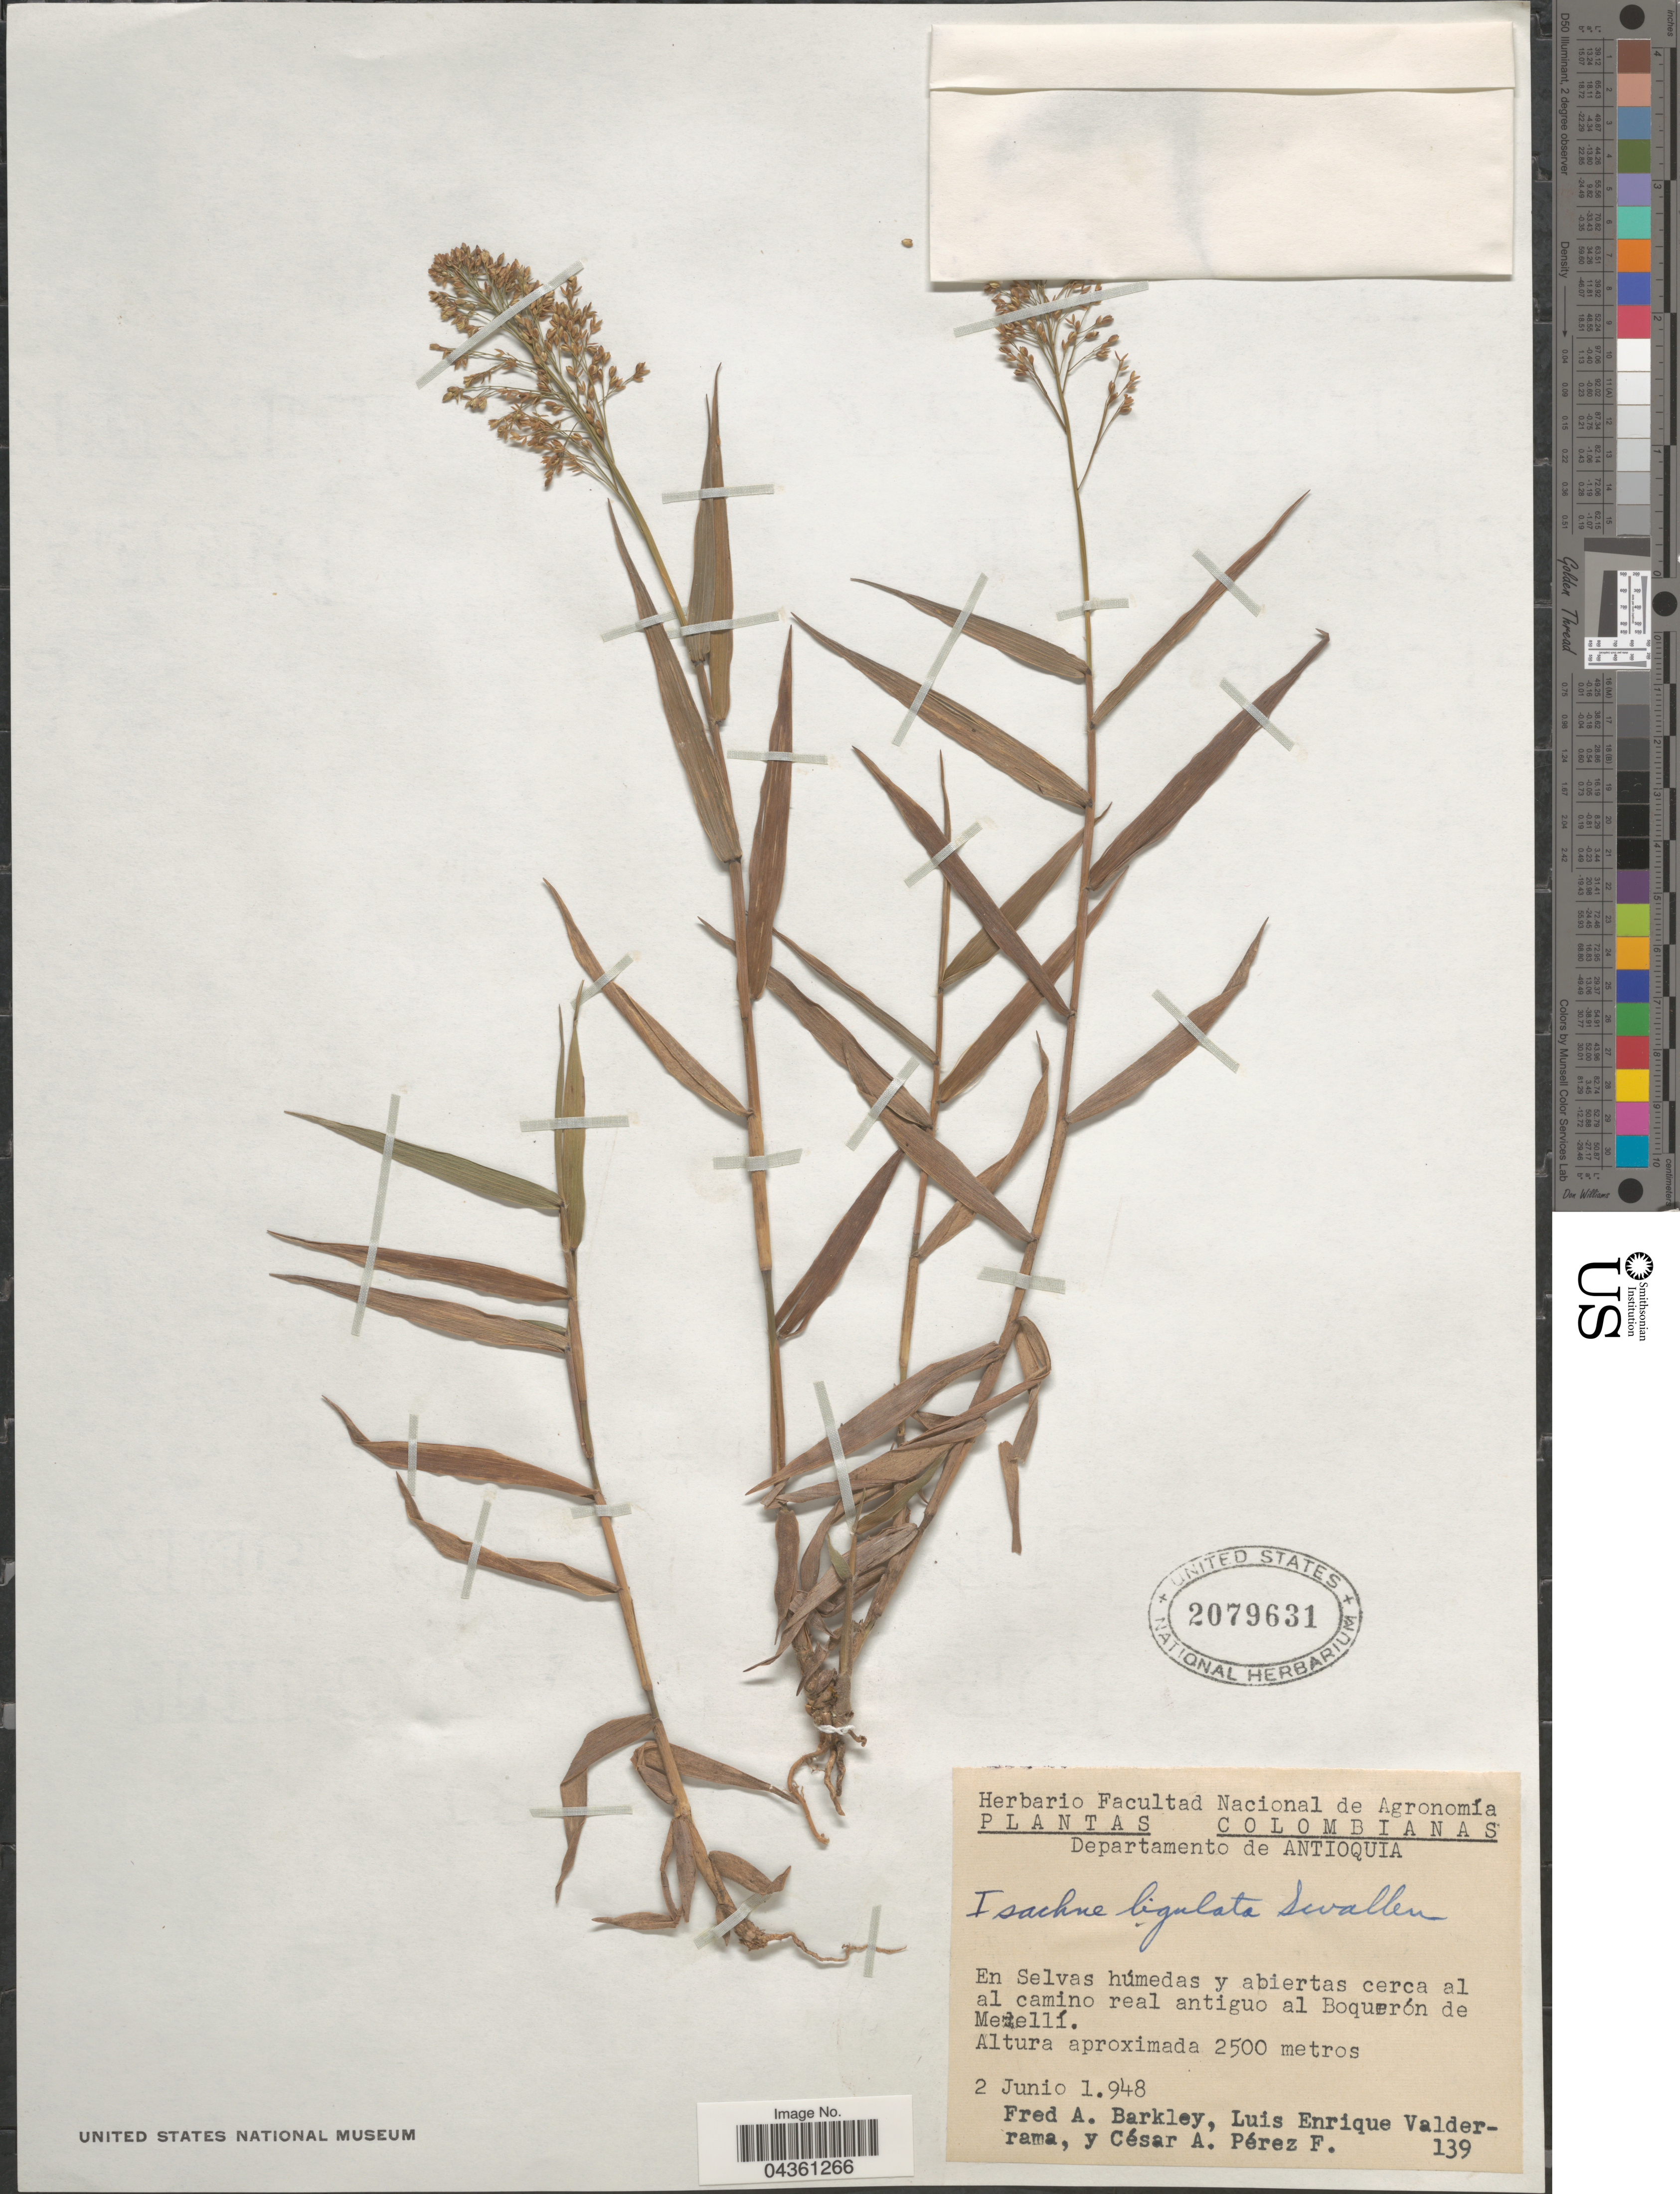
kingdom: Plantae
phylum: Tracheophyta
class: Liliopsida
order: Poales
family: Poaceae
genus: Isachne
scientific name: Isachne ligulata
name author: Swallen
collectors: F. A. Barkley, L. Valderrama & C. Pérez F.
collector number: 139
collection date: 1948-06-02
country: Colombia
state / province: Antioquia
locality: Departamento de Antioquia. En Selvas húmedas y abiertas cerca al al camino real antiguo al Boquerón de Mezellí [interpreted].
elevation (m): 2500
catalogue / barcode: US 2079631